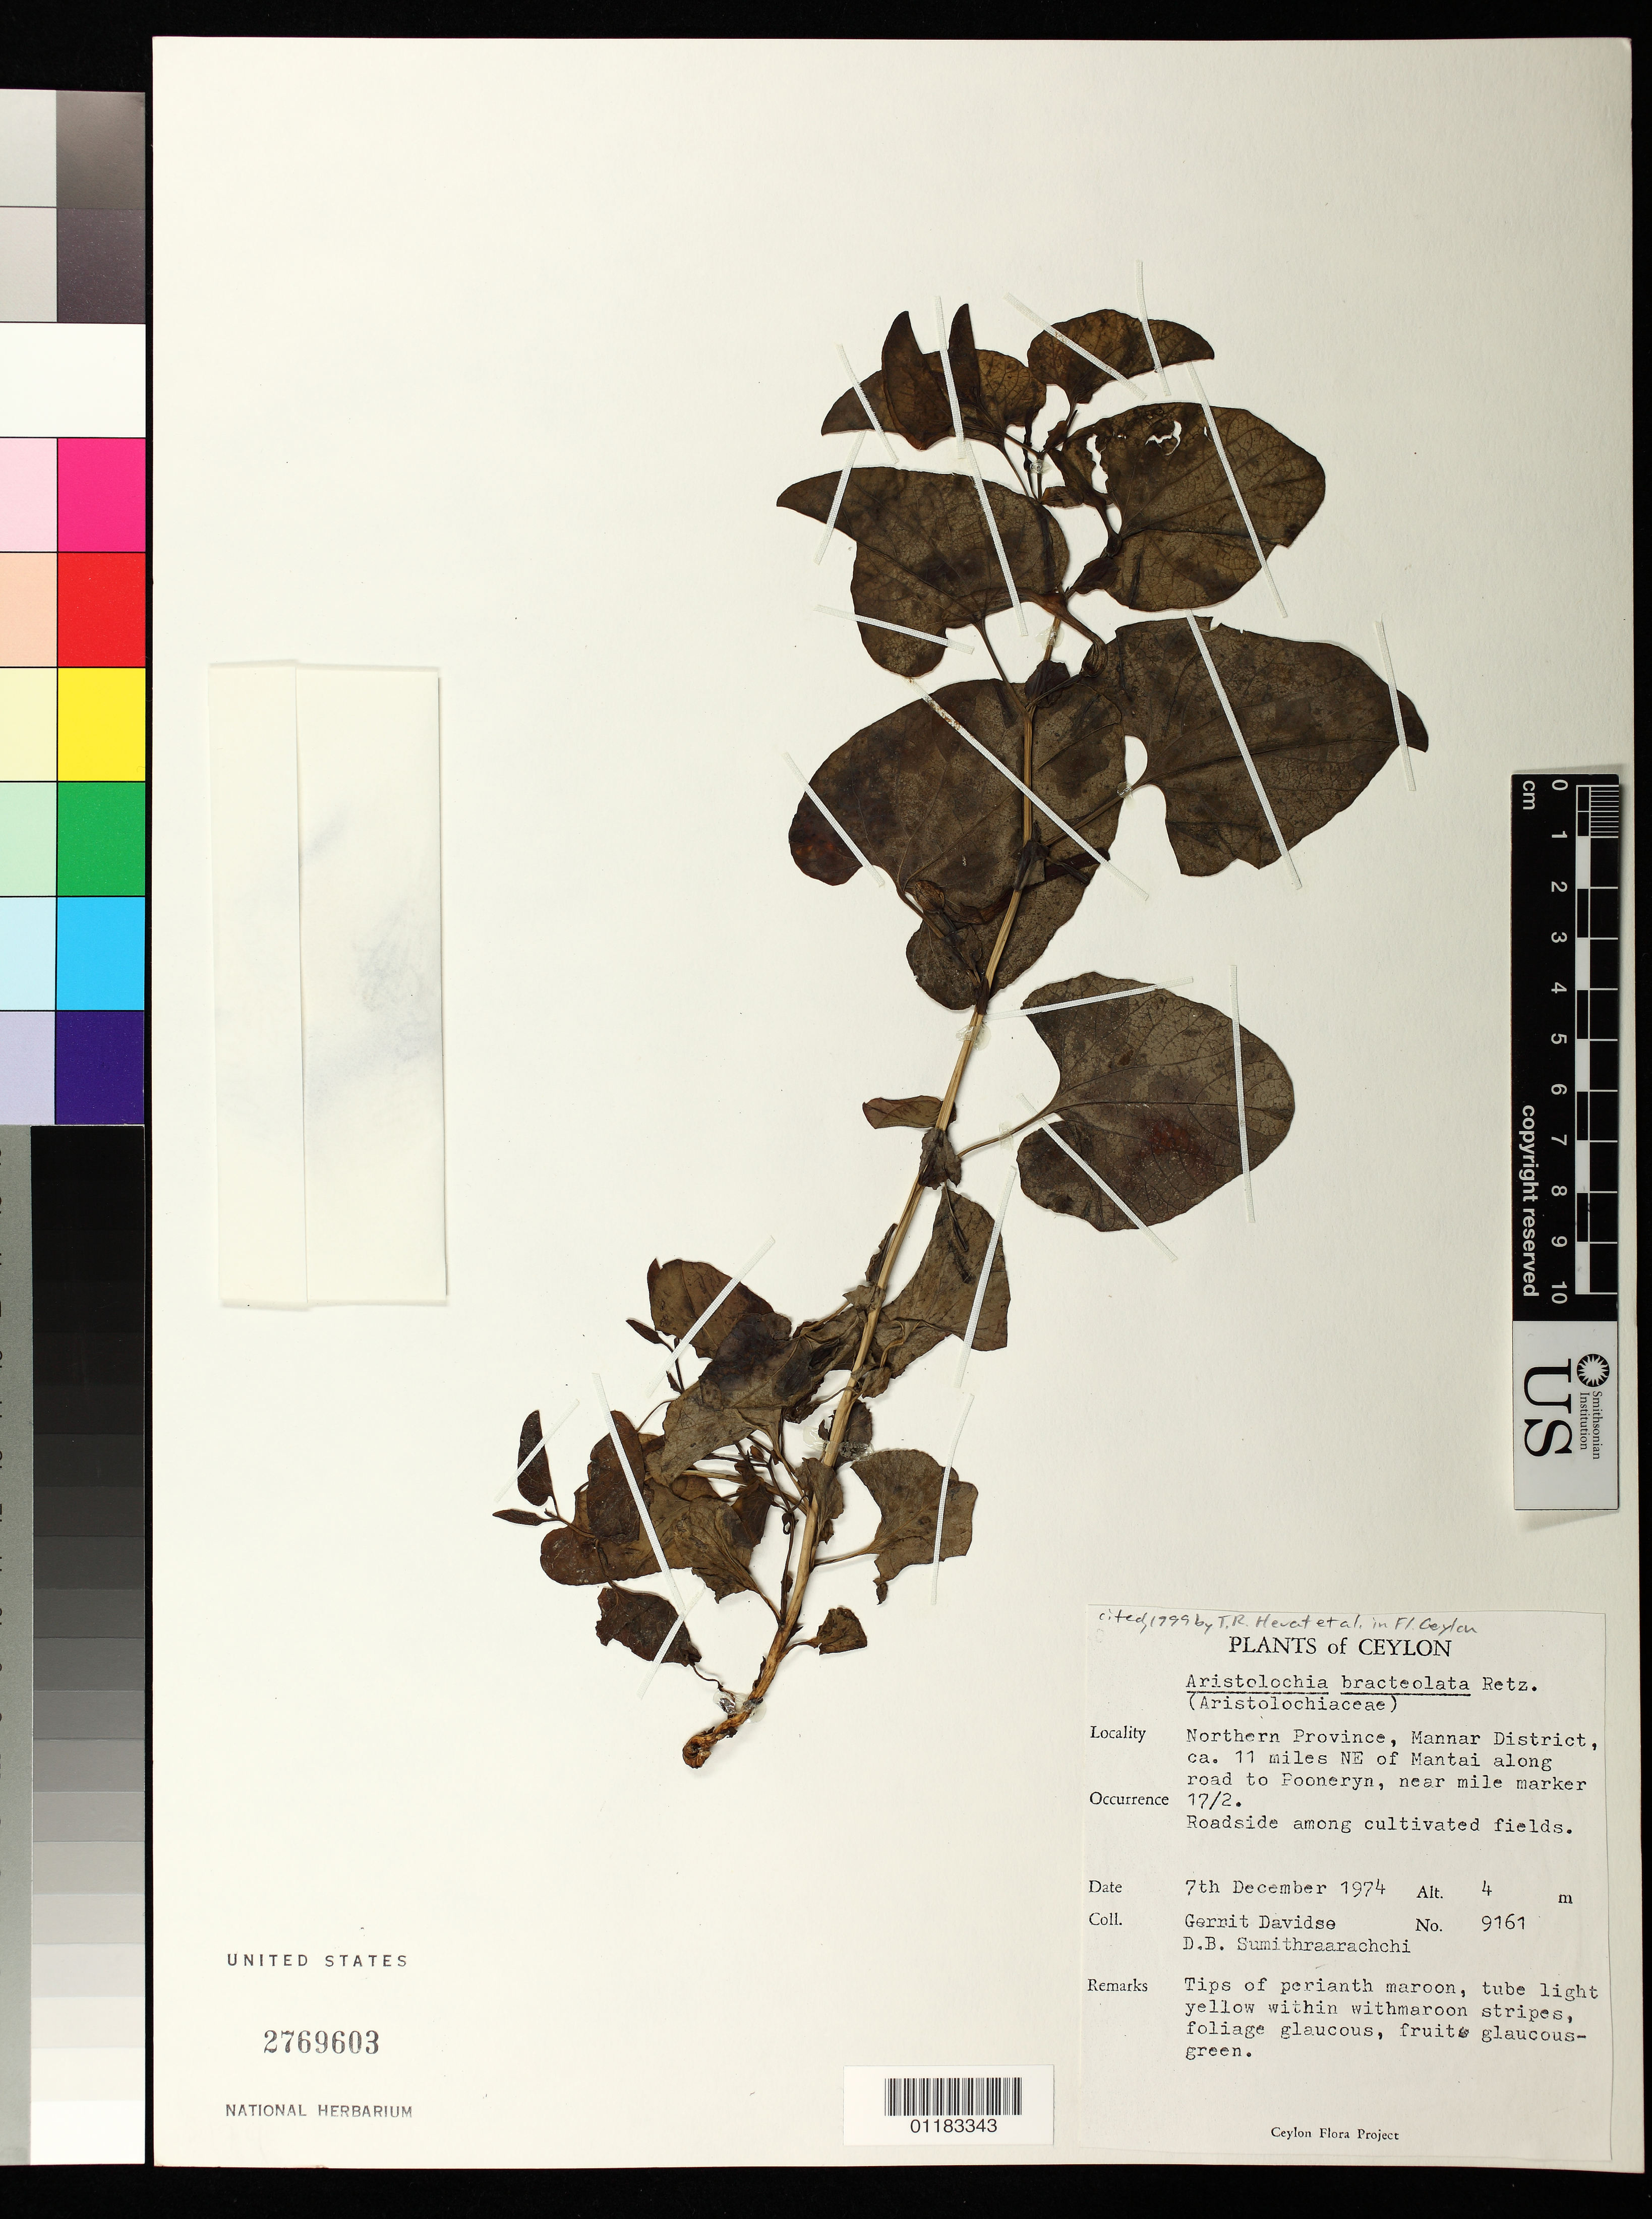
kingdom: Plantae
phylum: Tracheophyta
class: Magnoliopsida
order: Piperales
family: Aristolochiaceae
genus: Aristolochia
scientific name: Aristolochia bracteolata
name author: Lam.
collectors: G. Davidse & D. B. Sumithraarachchi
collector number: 9161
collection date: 1974-12-07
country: Sri Lanka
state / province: Northern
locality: Mannar District, ca. 11 miles NE of Mantai along road to Pooneryn, near mile marker 17/2.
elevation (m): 4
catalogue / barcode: US 2769603